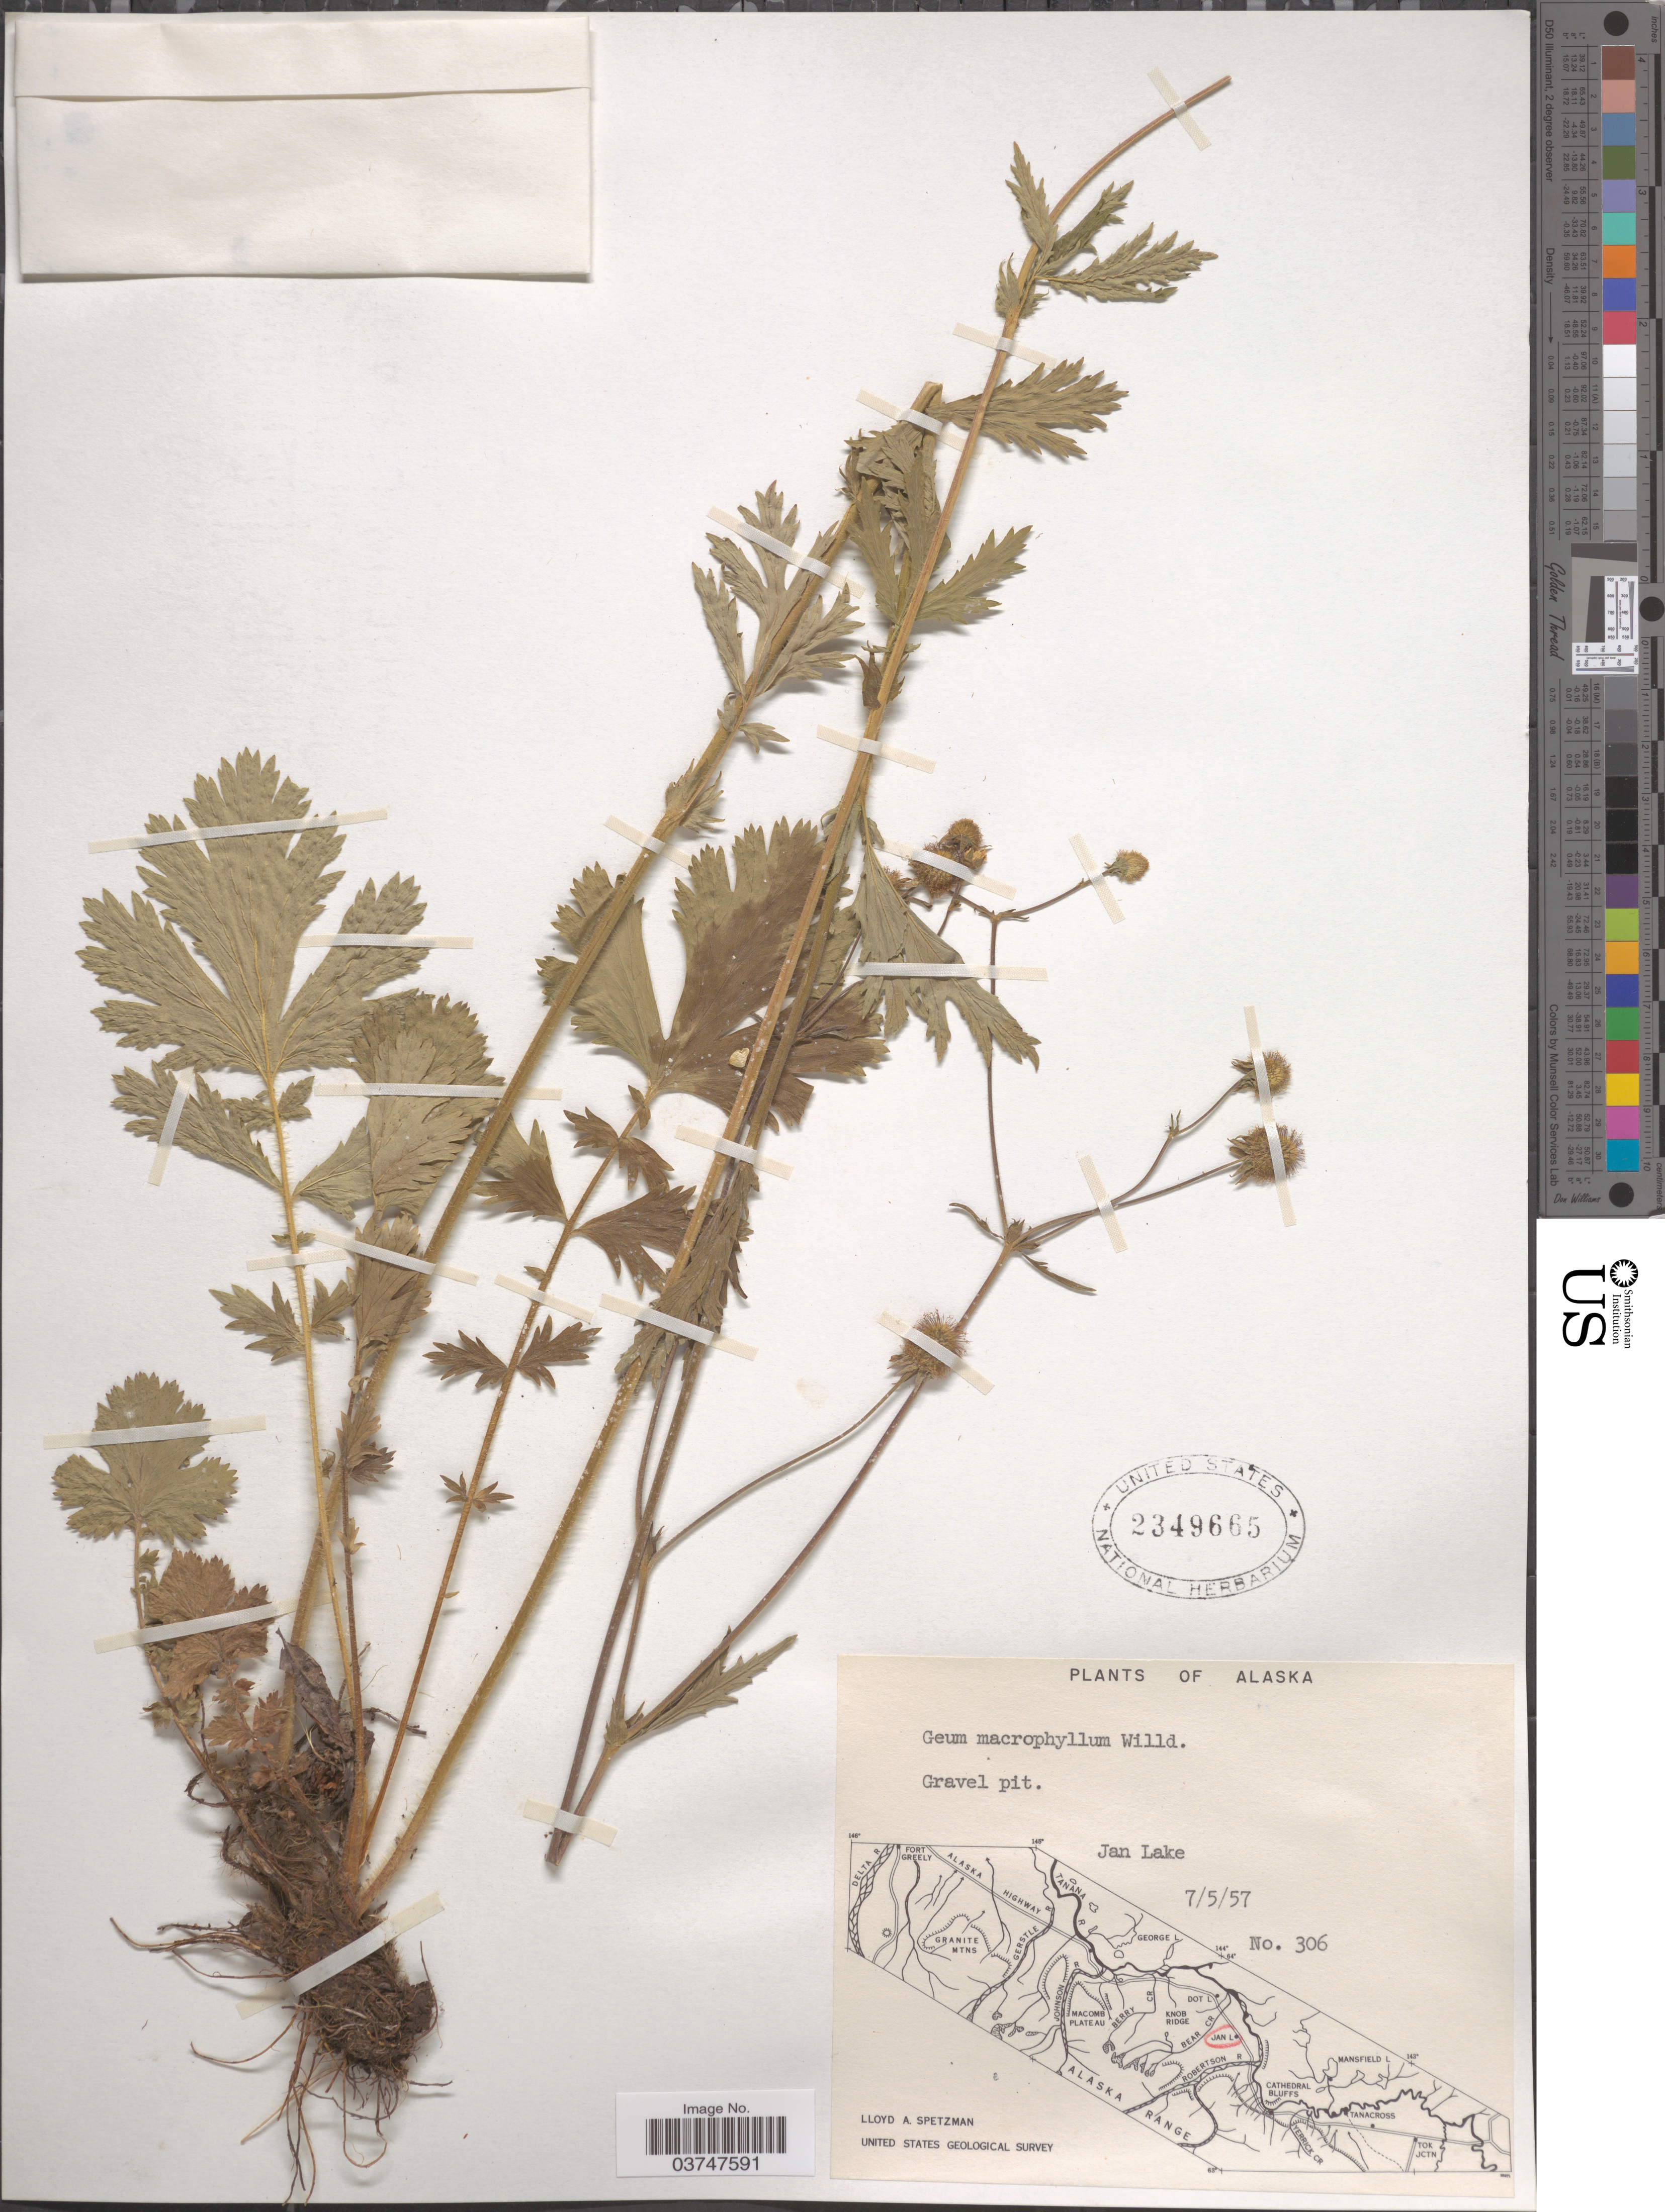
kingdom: Plantae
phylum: Tracheophyta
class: Magnoliopsida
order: Rosales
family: Rosaceae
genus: Geum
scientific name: Geum macrophyllum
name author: Willd.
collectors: L. Spetzman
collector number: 306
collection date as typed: Transcribed d/m/y: 5/7/57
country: United States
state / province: Alaska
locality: Gravel pit. Jan Lake.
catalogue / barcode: US 2349665